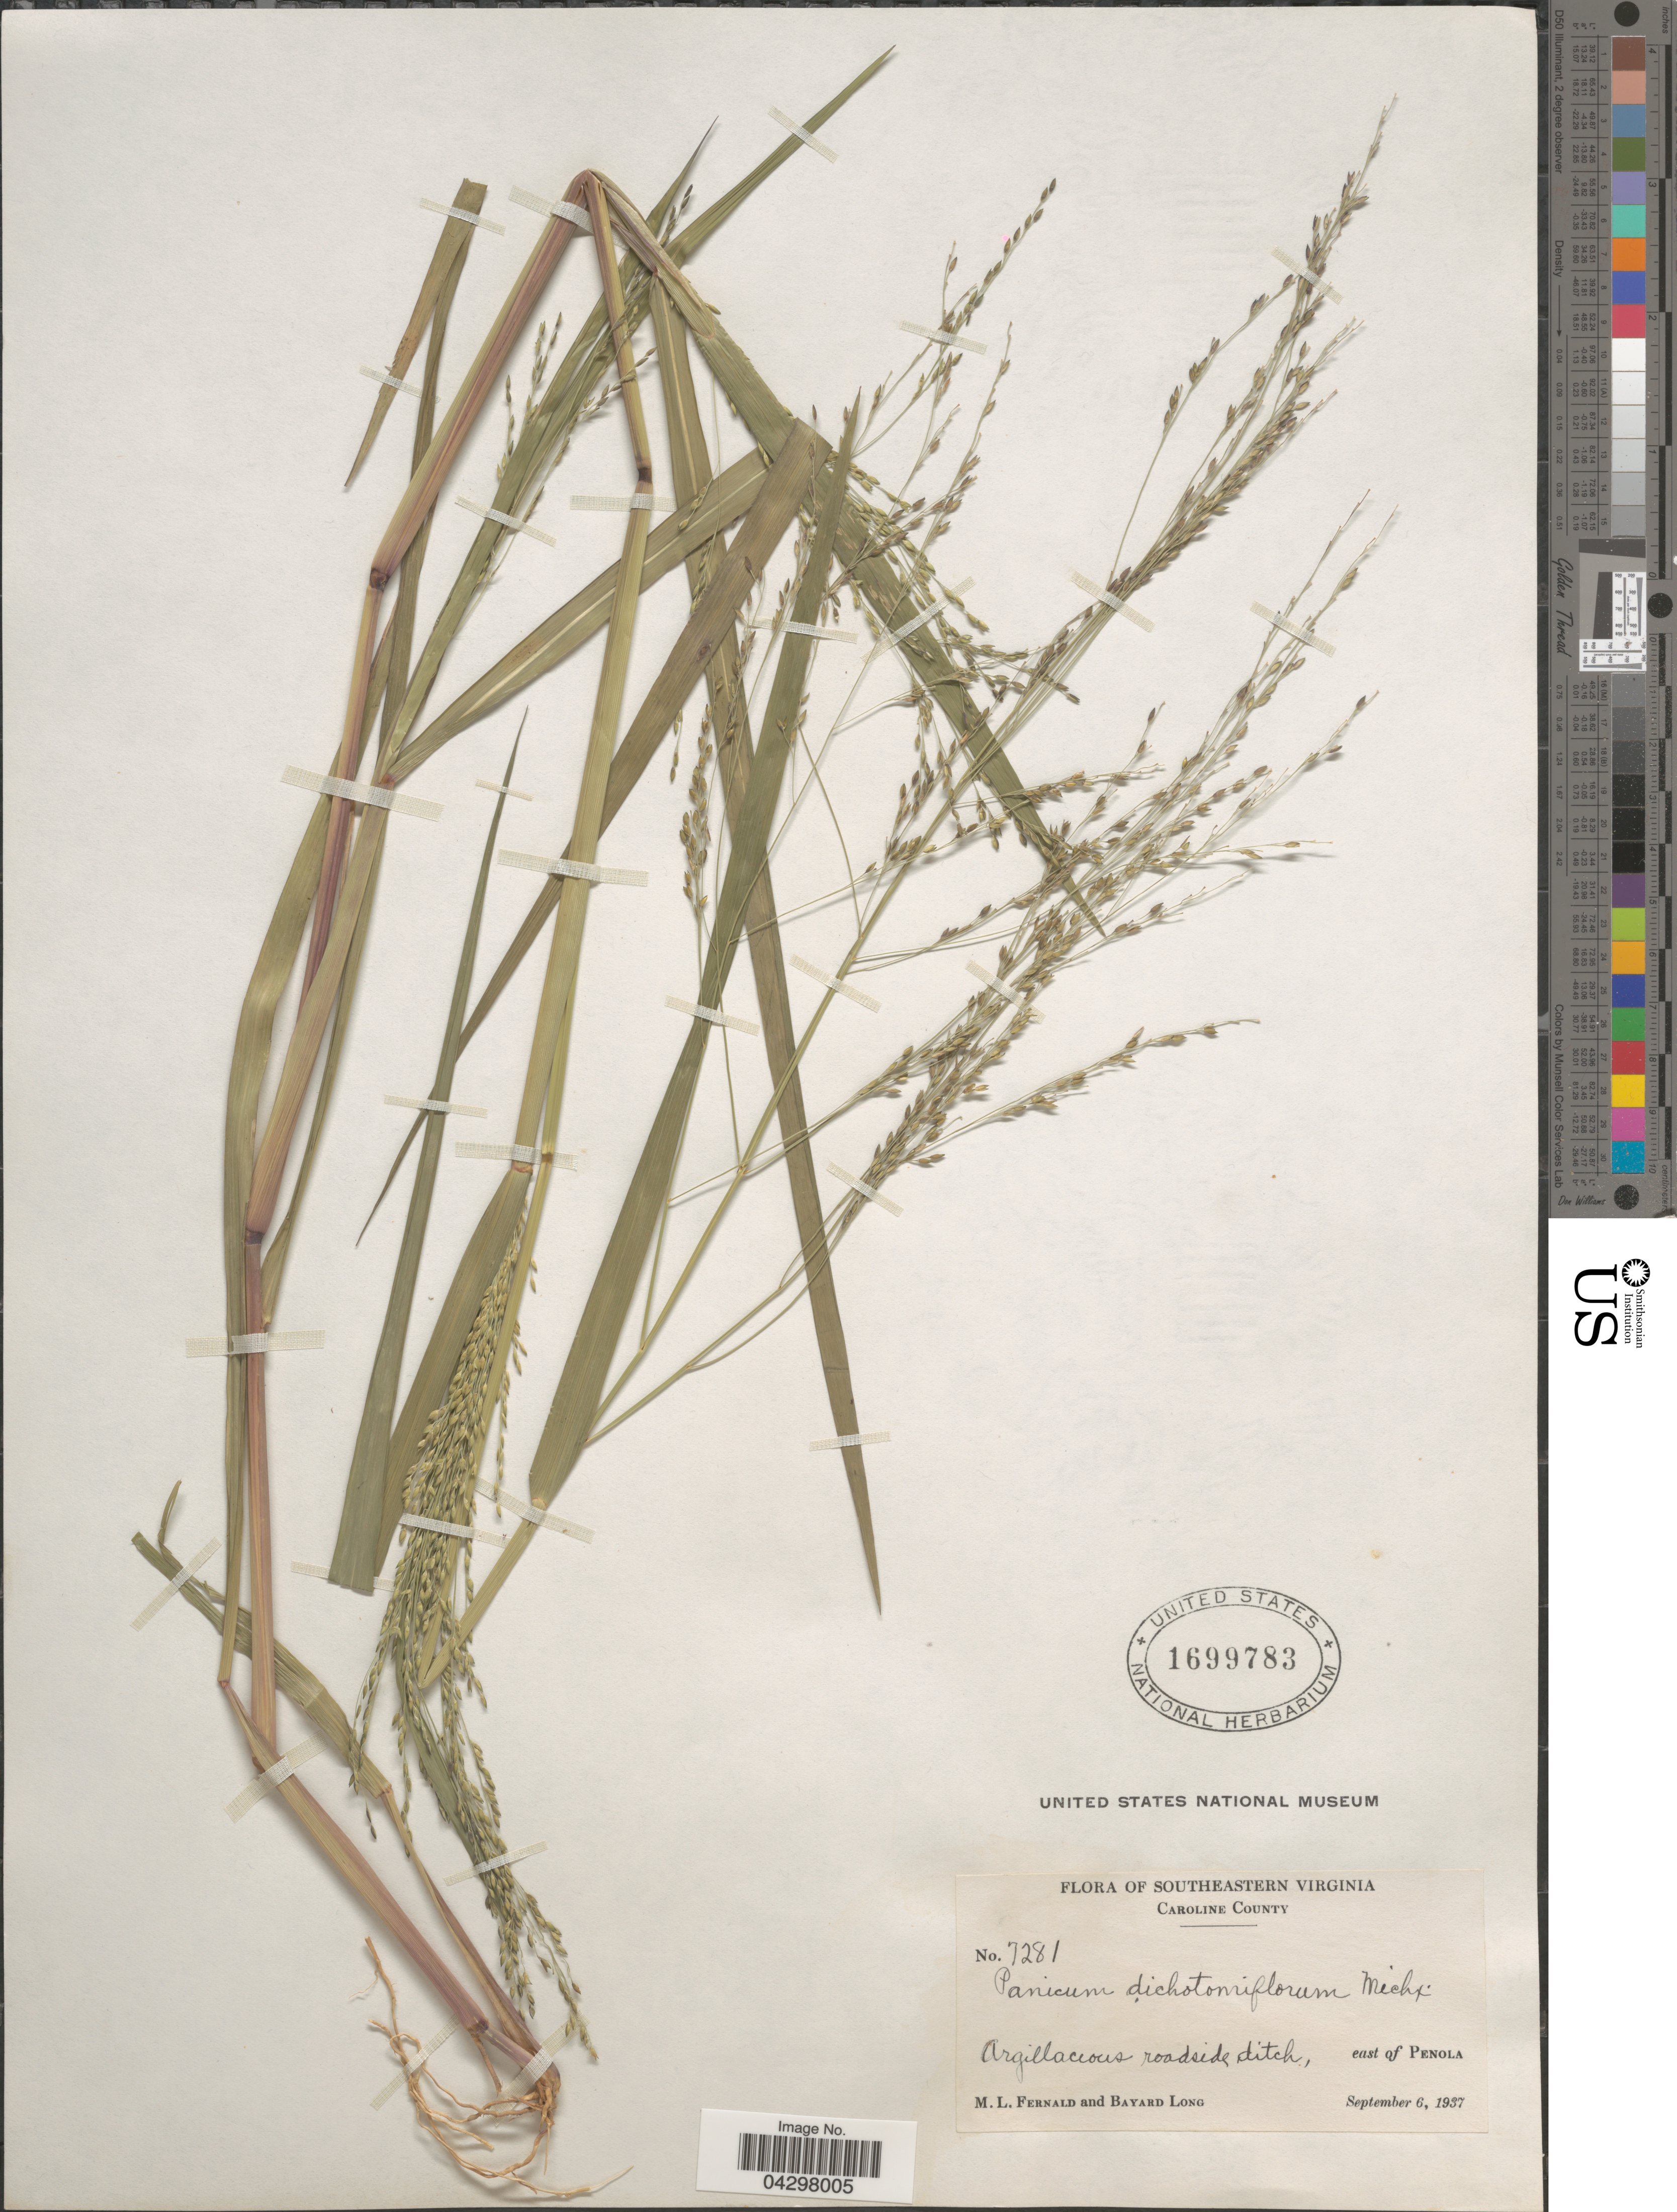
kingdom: Plantae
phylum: Tracheophyta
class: Liliopsida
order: Poales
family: Poaceae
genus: Panicum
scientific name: Panicum dichotomiflorum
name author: Michx.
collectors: M. L. Fernald & B. Long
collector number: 7281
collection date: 1937-09-06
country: United States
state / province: Virginia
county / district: Caroline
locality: Southeastern Virginia. Caroline County. Argillaceous roadside ditch, east of Penola.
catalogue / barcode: US 1699783